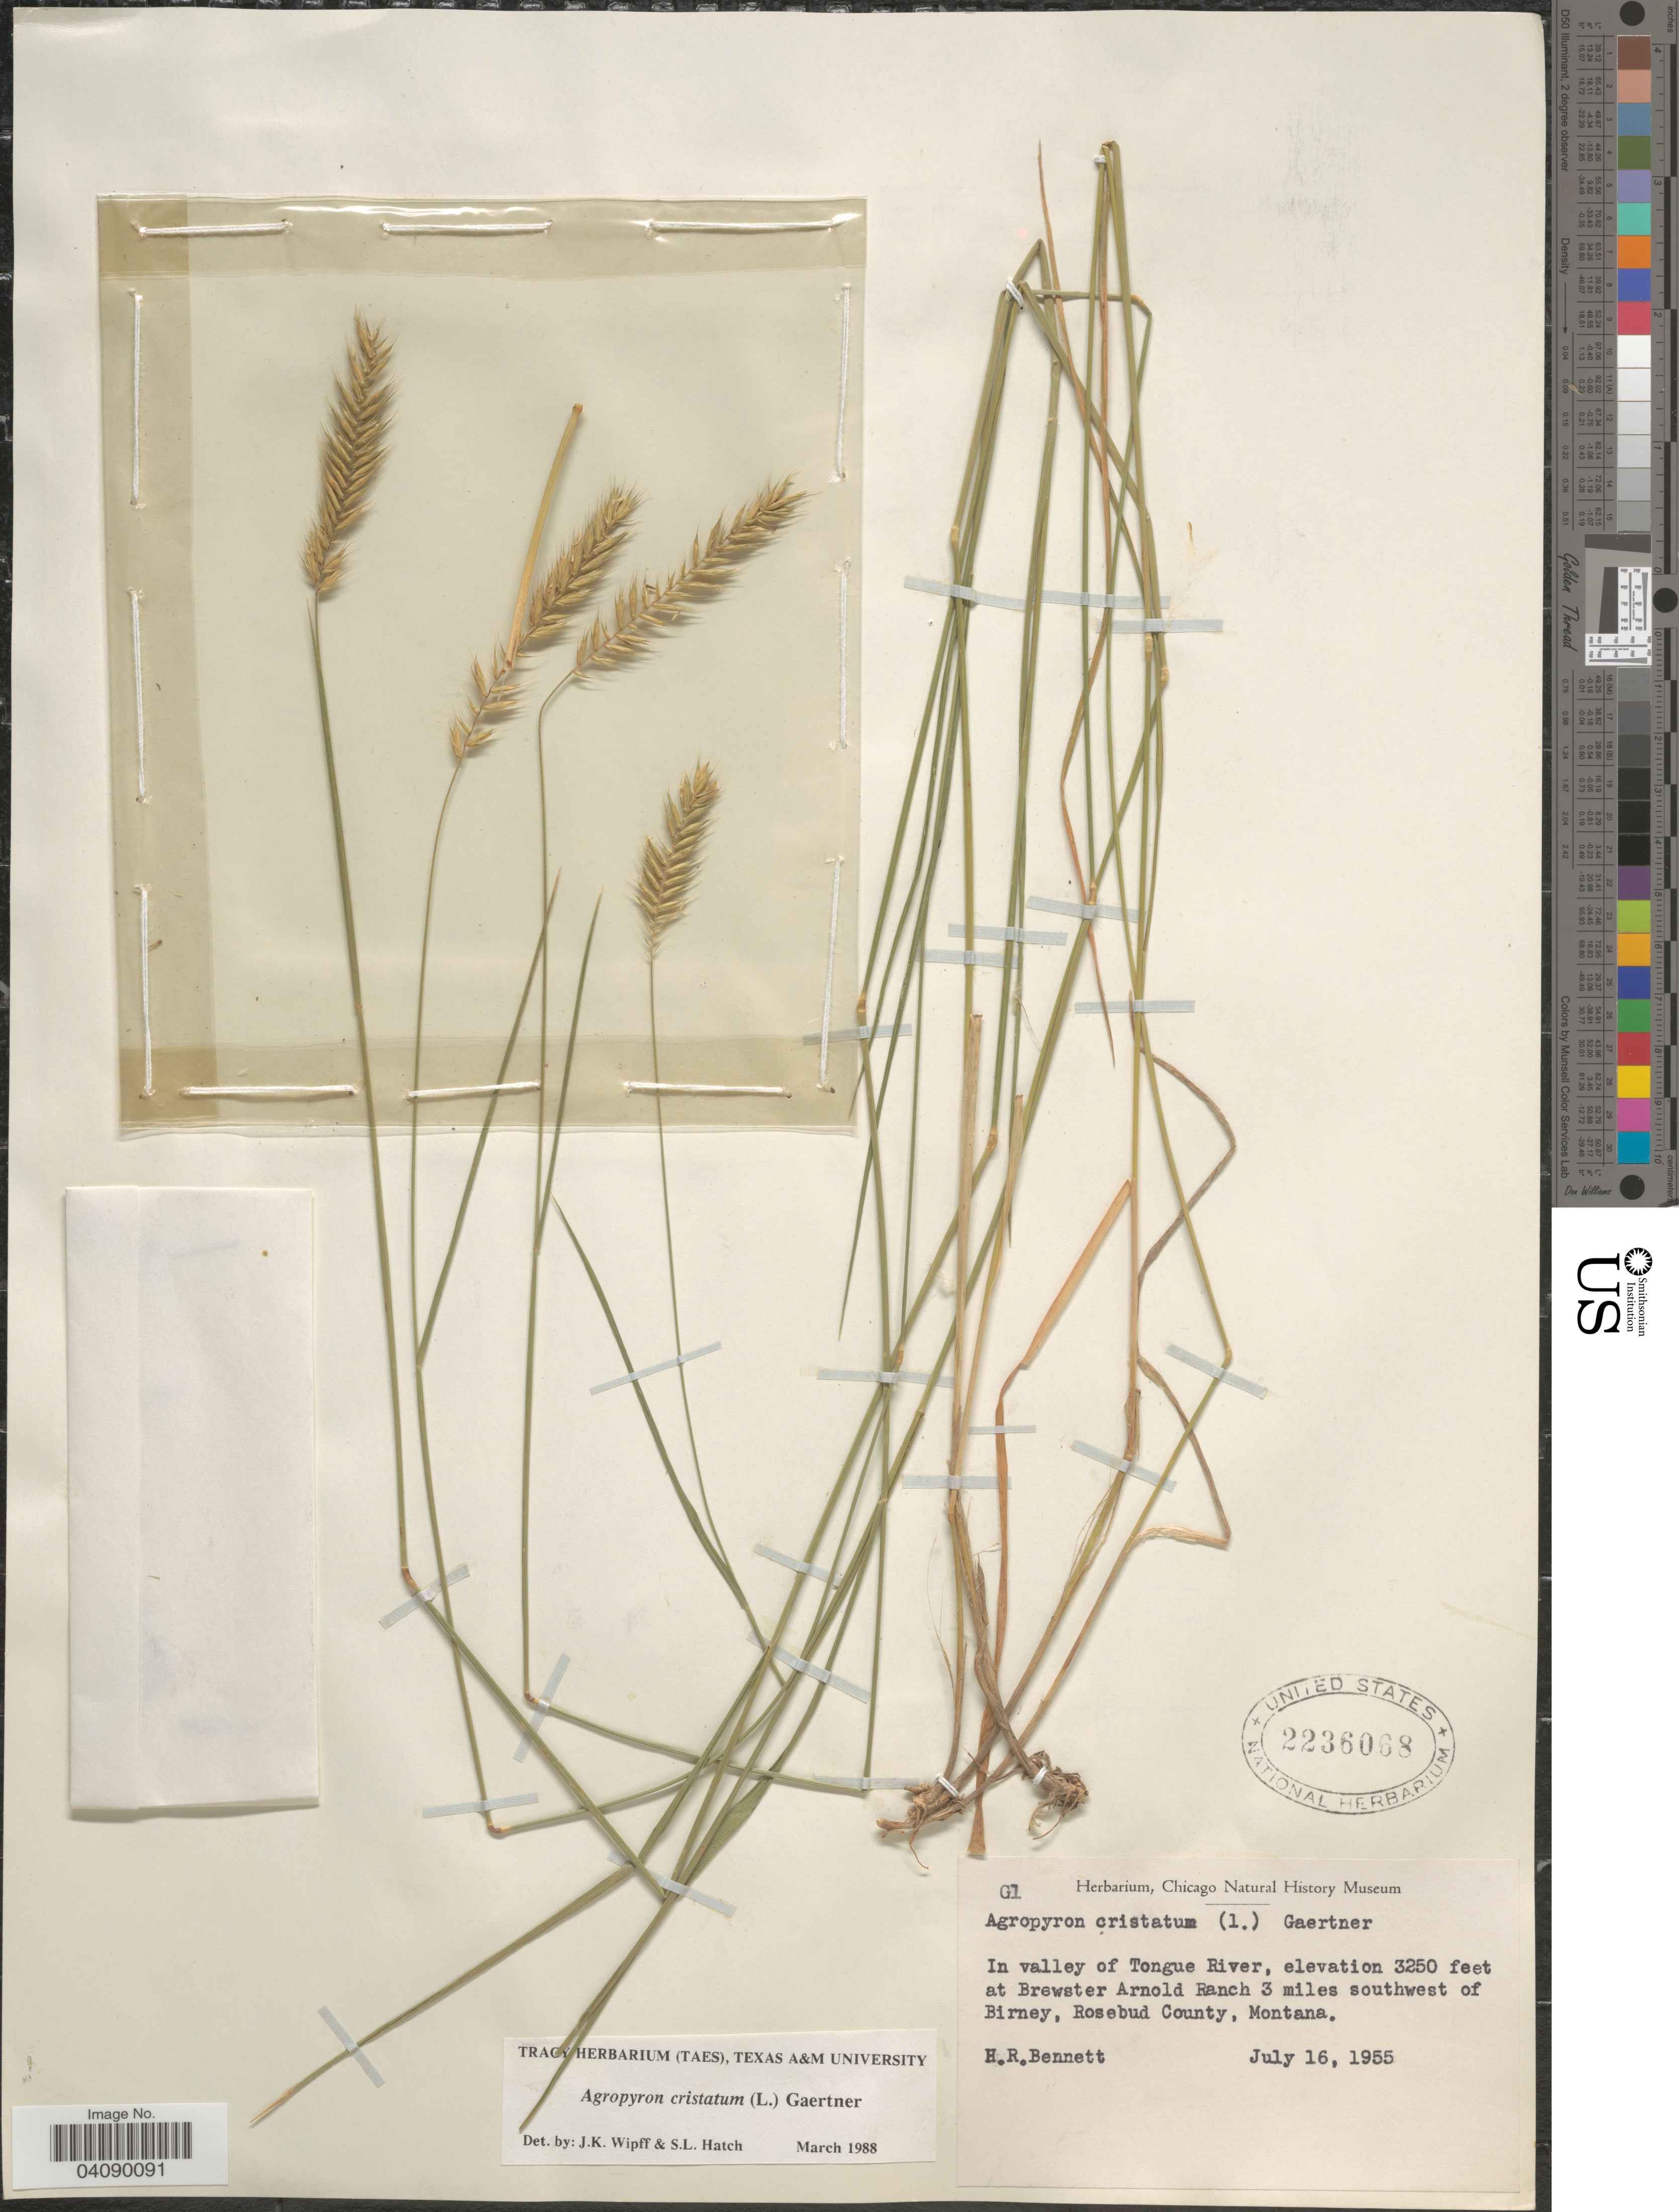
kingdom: Plantae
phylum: Tracheophyta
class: Liliopsida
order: Poales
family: Poaceae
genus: Agropyron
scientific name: Agropyron cristatum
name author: (L.) Gaertn.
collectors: H. R. Bennett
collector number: G1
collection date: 1955-07-16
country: United States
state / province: Montana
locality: In valley of Tongue River, at Brewster Arnold Ranch 3 miles southwest of Birney, Rosebud County.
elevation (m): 991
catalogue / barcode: US 2236068